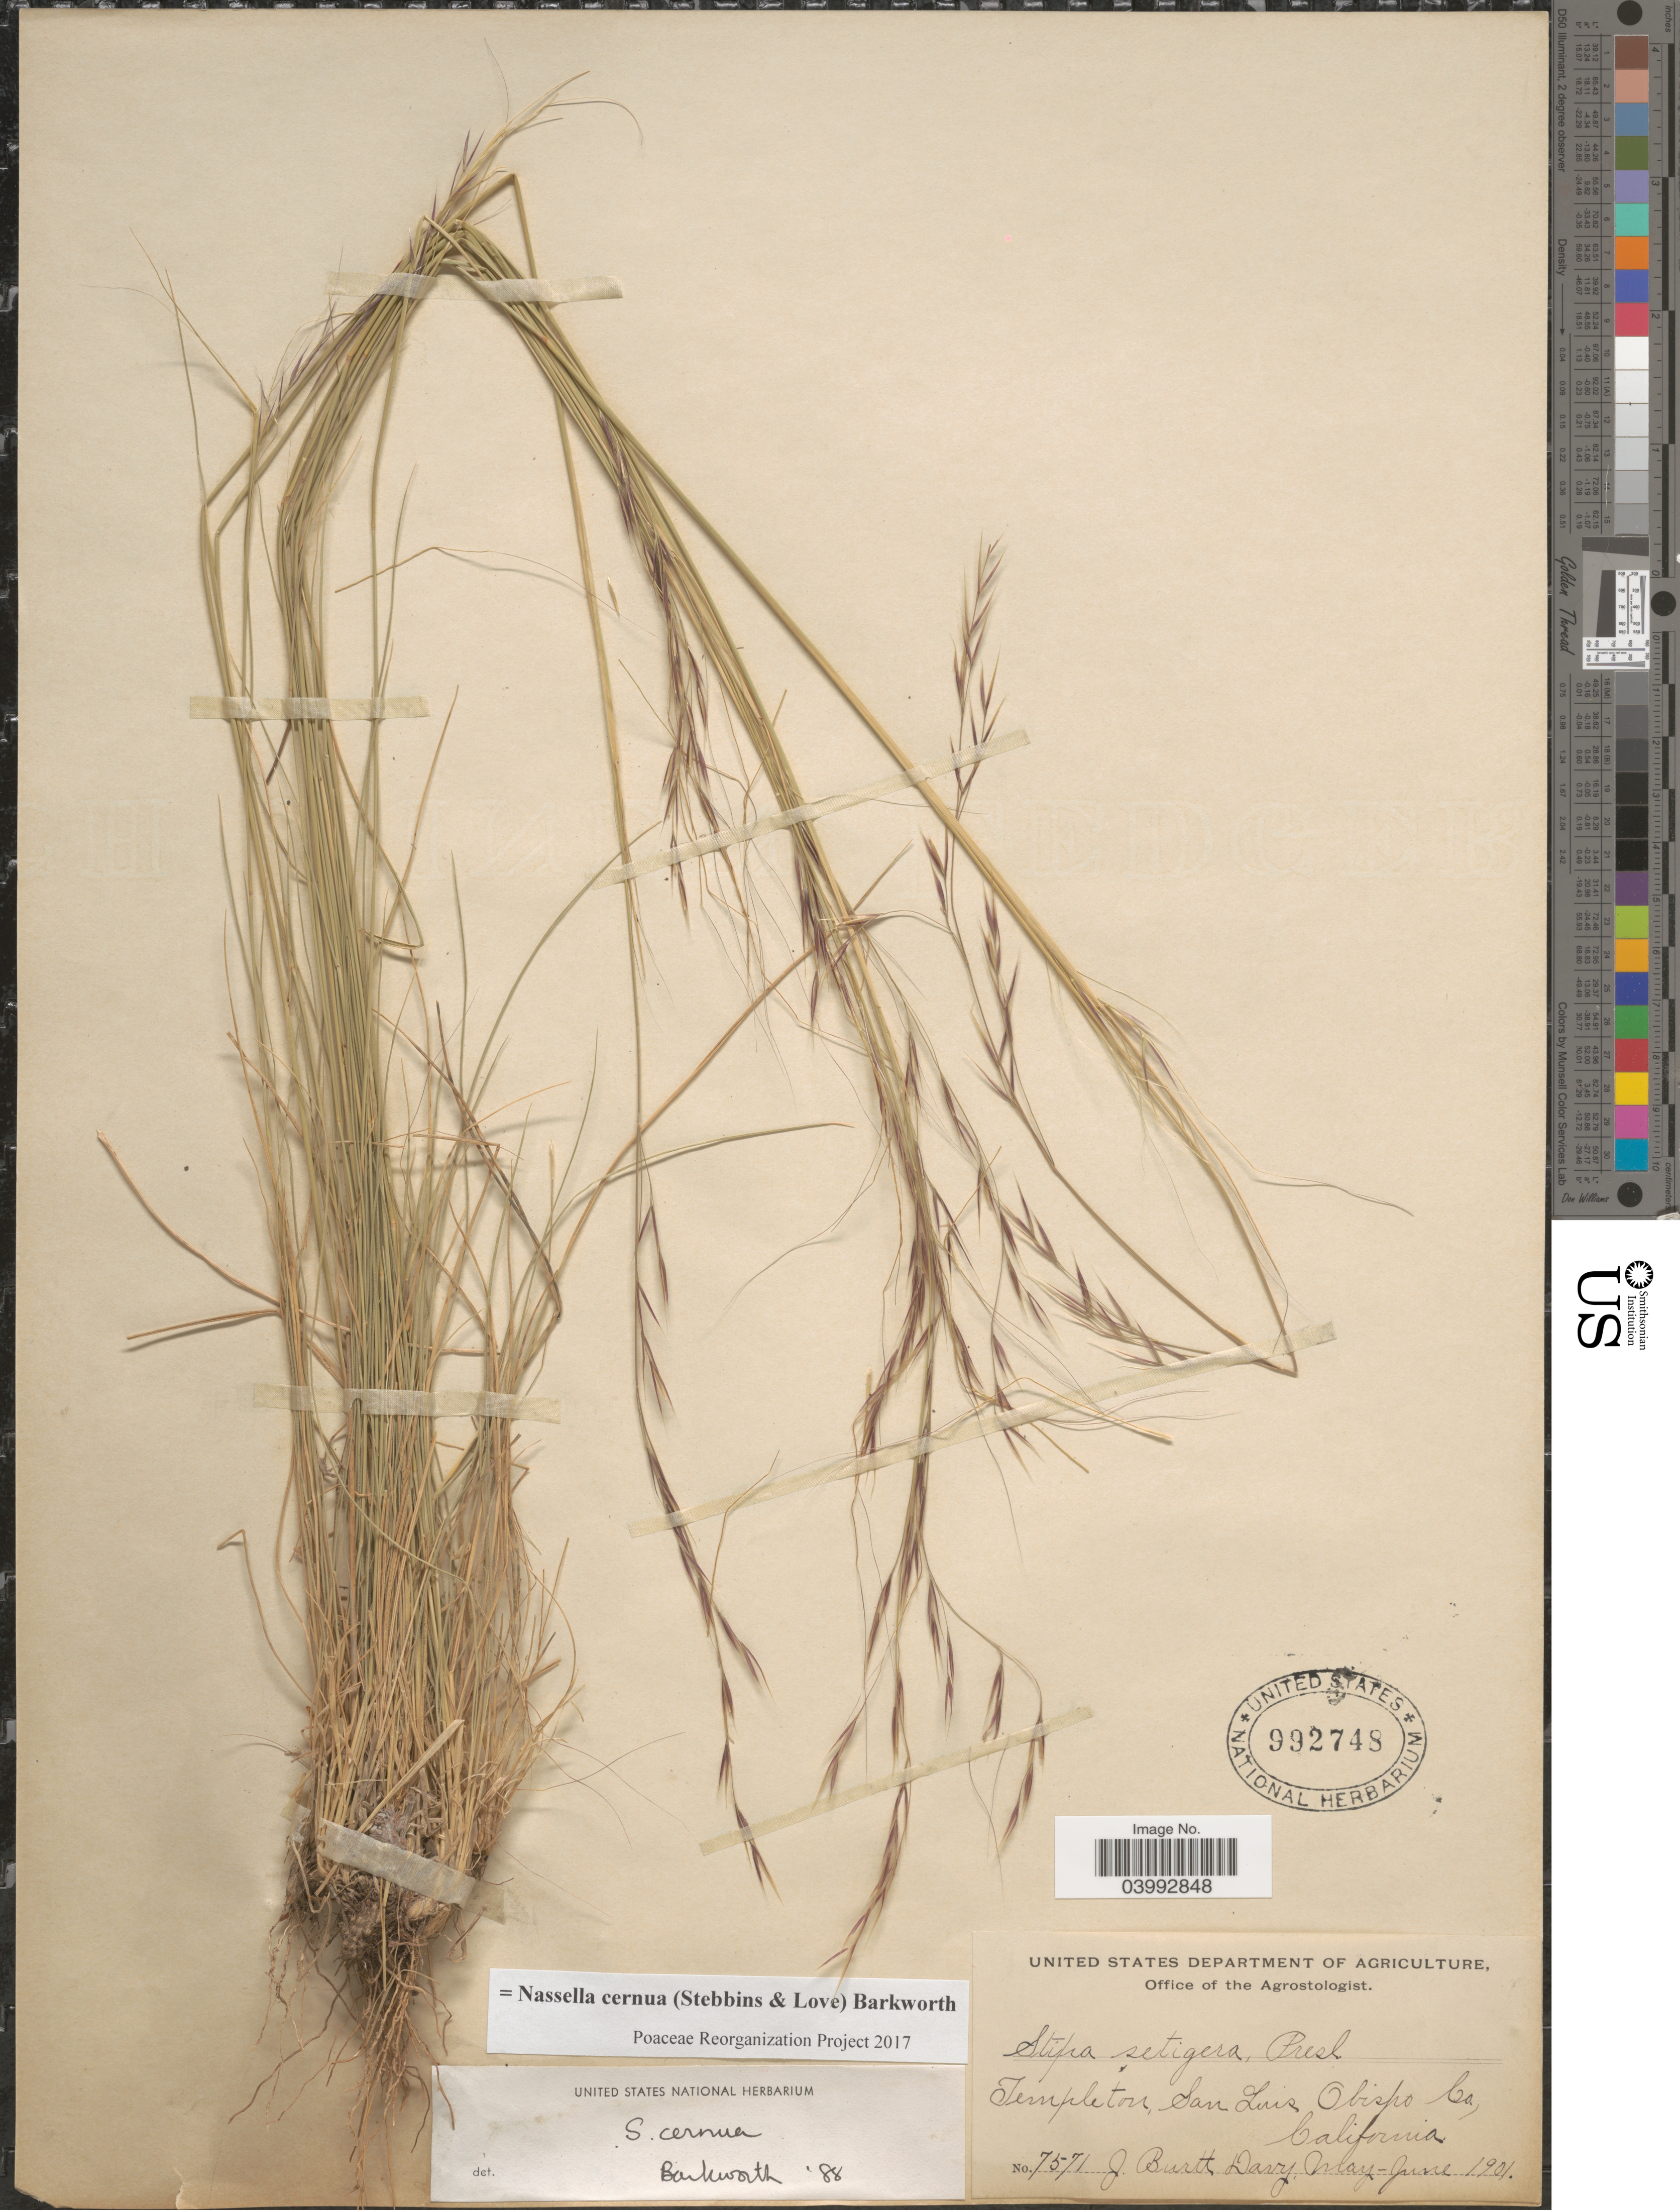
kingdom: Plantae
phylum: Tracheophyta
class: Liliopsida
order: Poales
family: Poaceae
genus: Nassella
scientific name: Nassella cernua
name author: (Stebbins & Love) Barkworth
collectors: J. Burtt Davy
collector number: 7571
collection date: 1901-05/1901-06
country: United States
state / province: California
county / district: San Luis Obispo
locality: Templeton, San Luis Obispo Co.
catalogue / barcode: US 992748